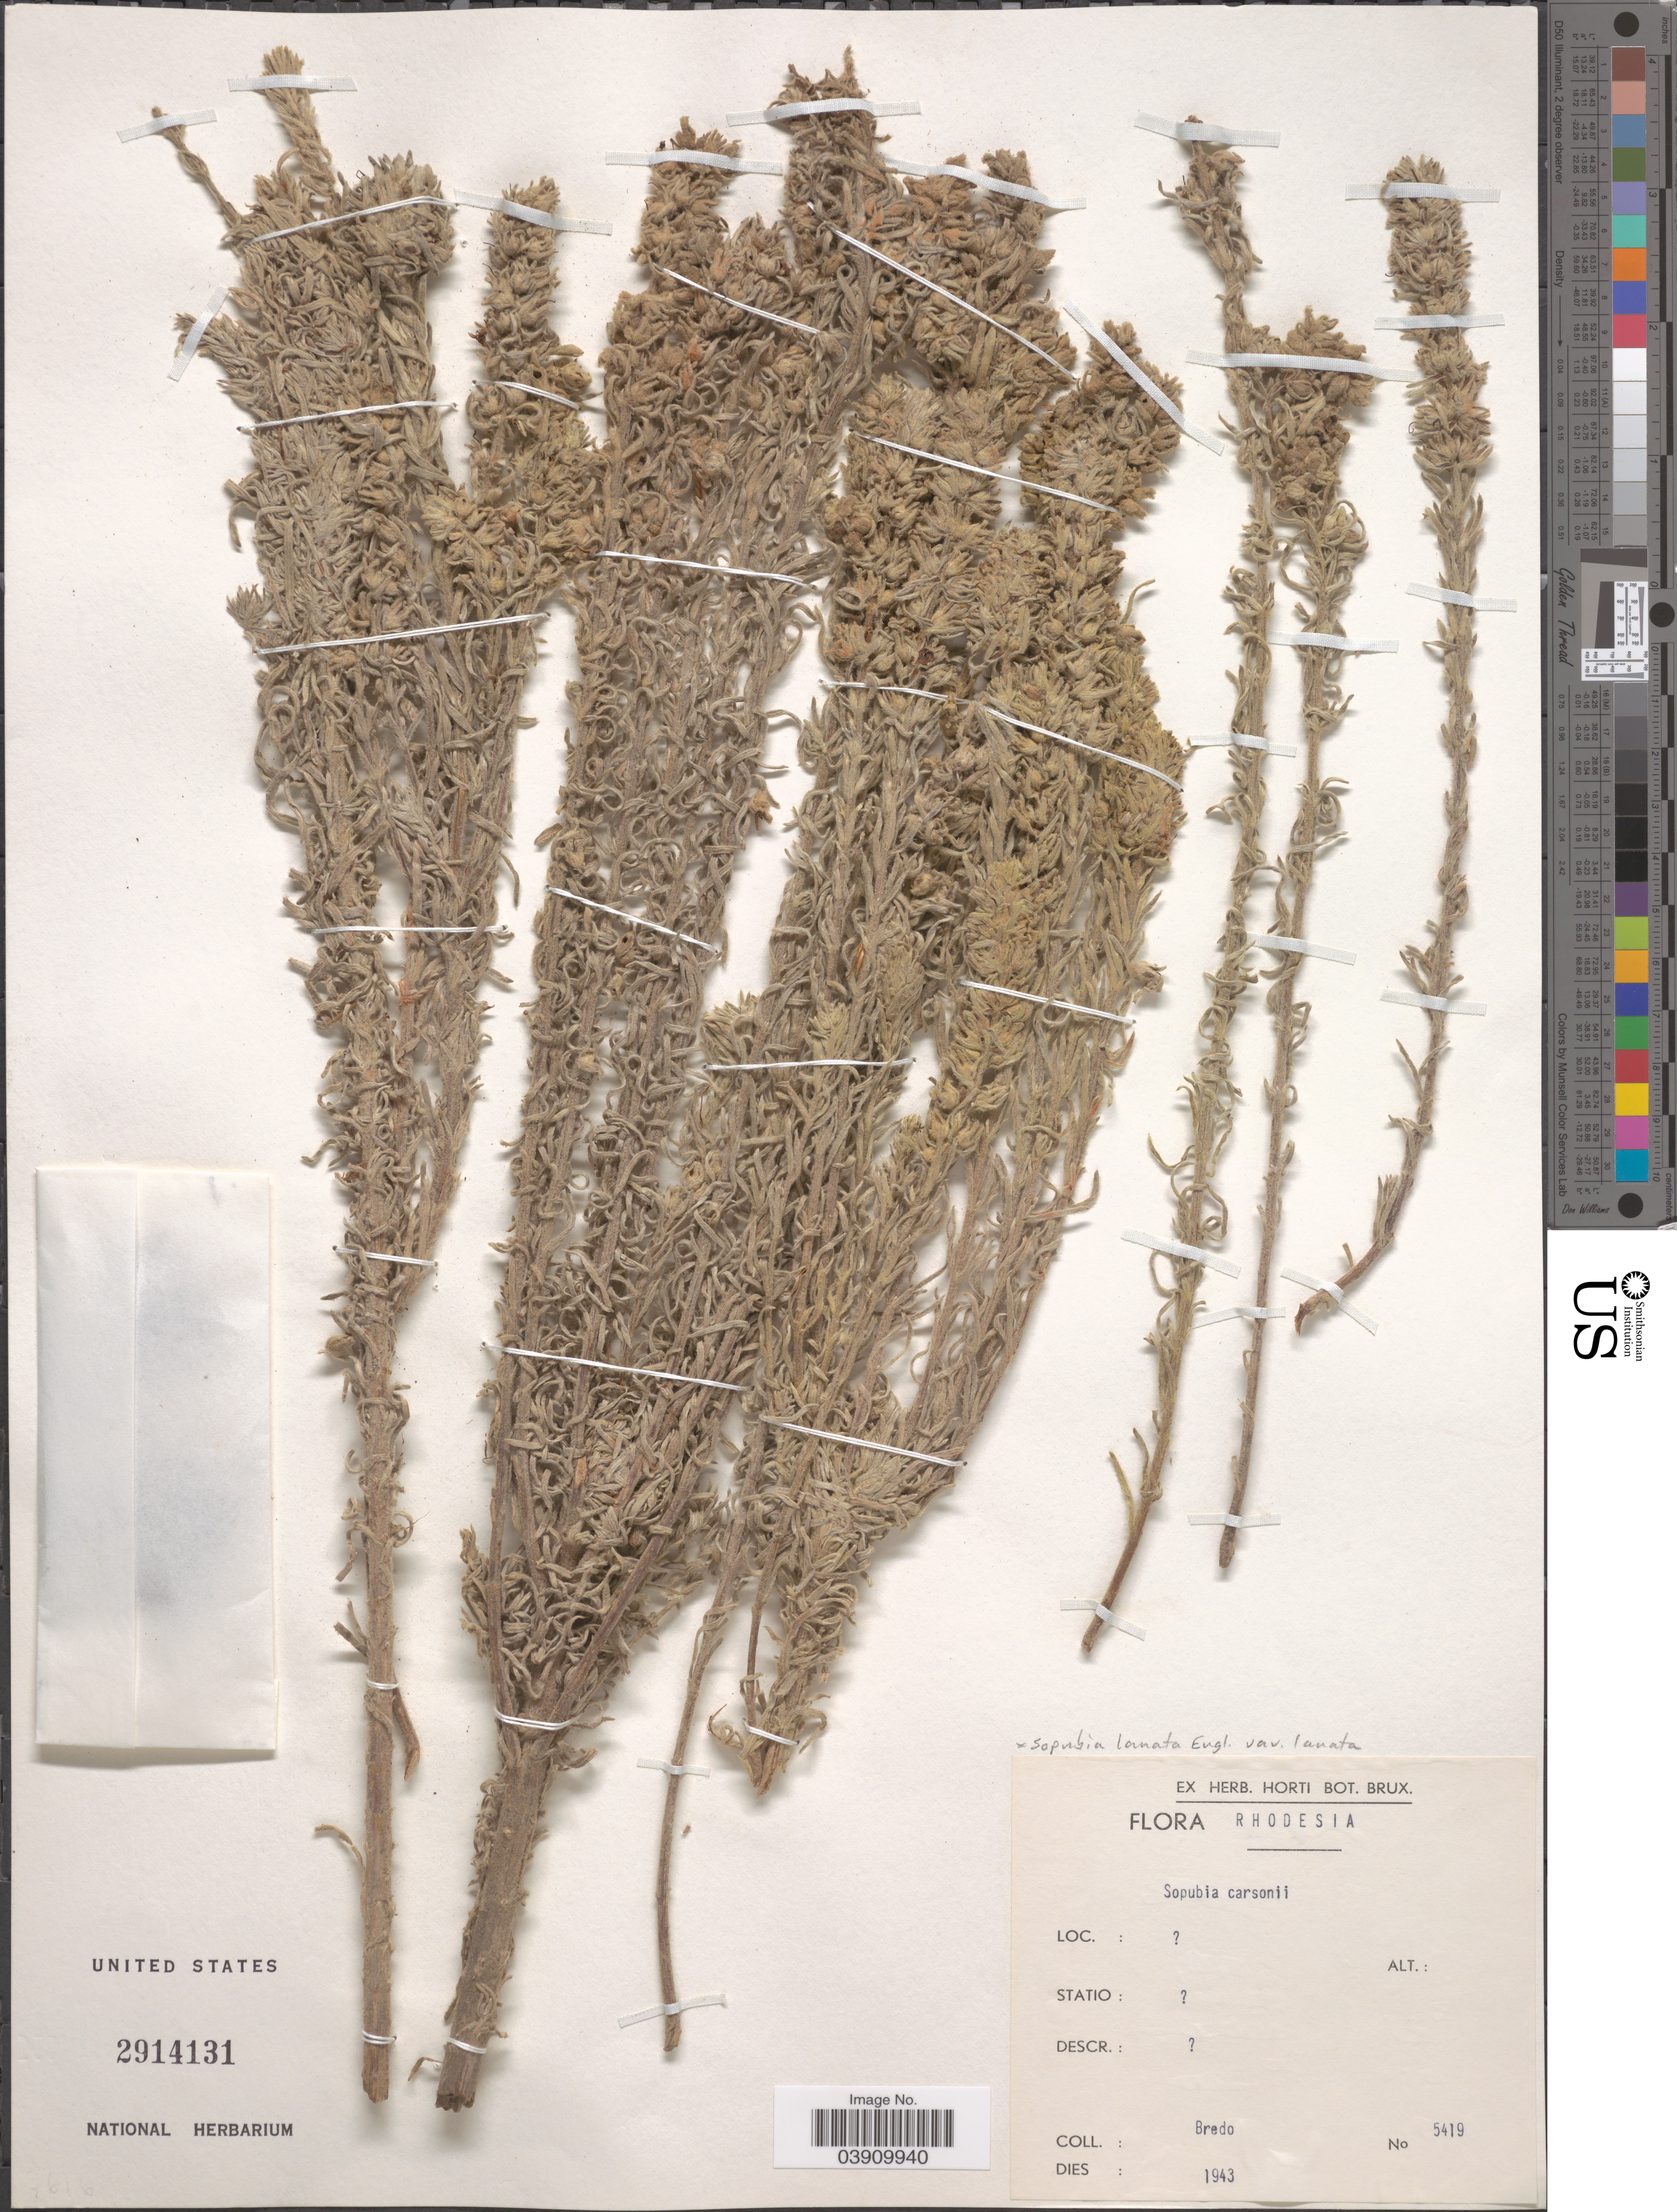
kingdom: Plantae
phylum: Tracheophyta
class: Magnoliopsida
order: Lamiales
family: Orobanchaceae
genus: Sopubia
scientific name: Sopubia lanata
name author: Engl.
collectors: Bredo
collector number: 5419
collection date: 1943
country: Zimbabwe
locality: Rhodesia.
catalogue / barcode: US 2914131